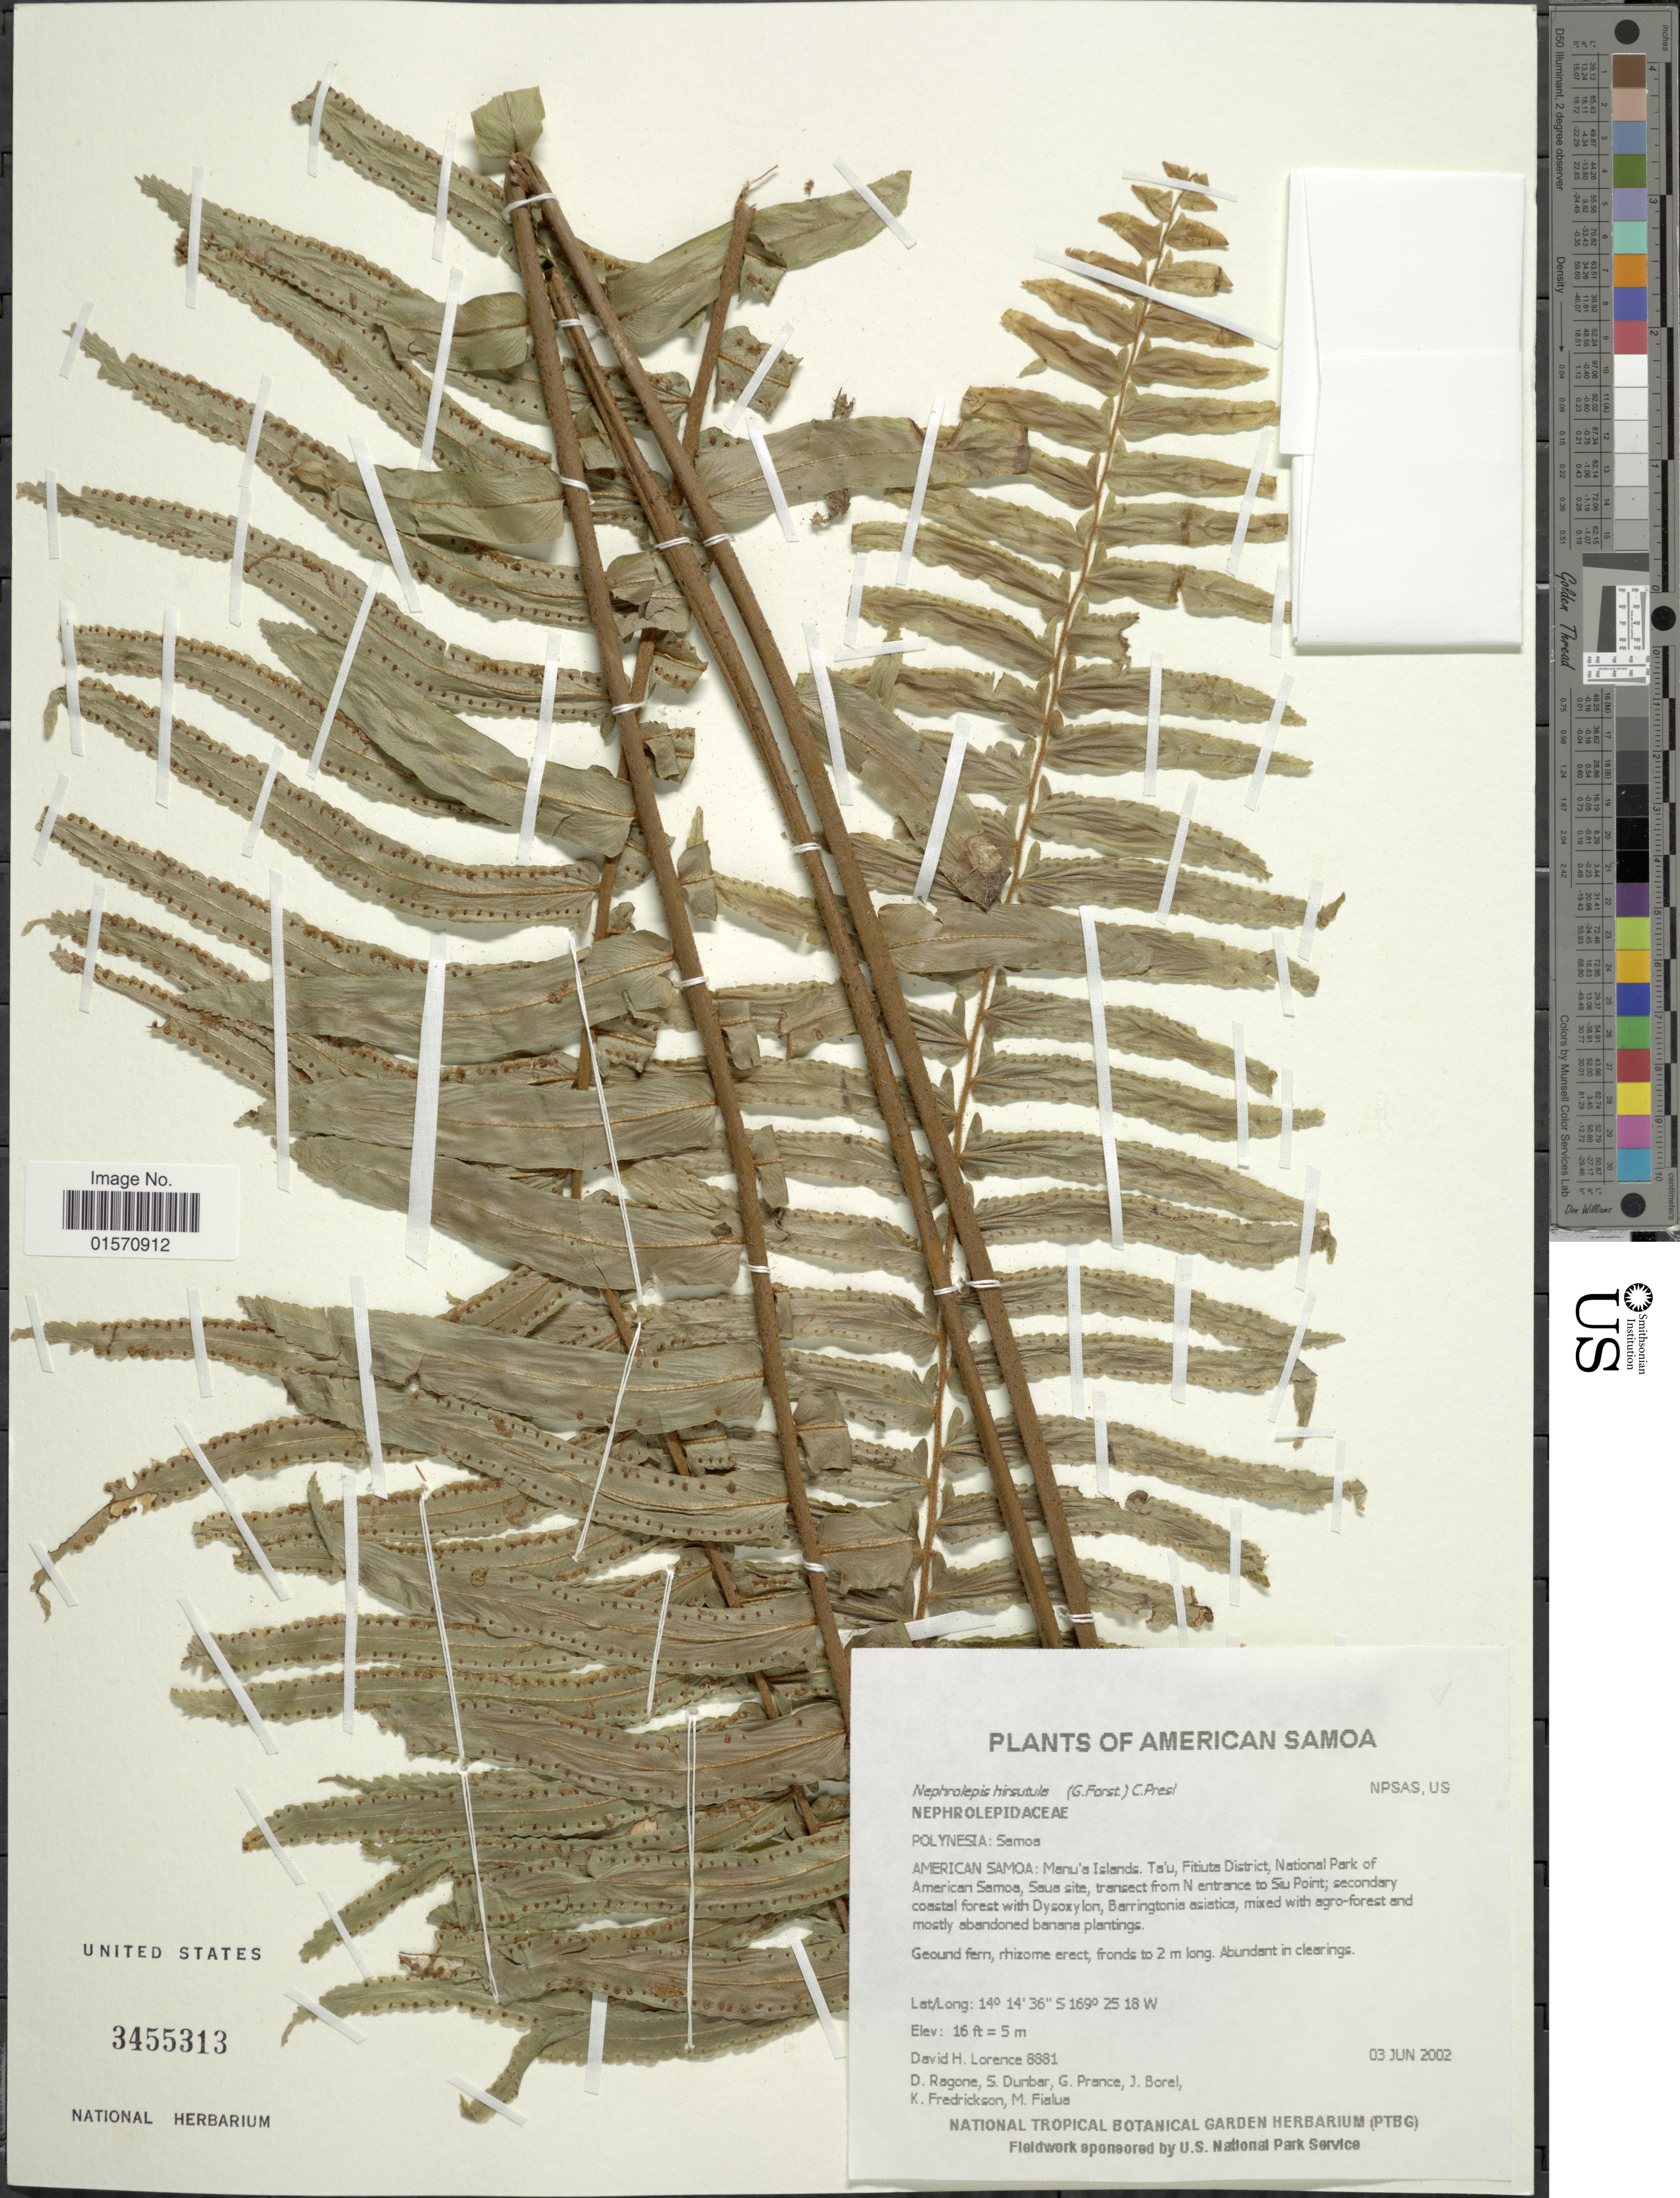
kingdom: Plantae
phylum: Tracheophyta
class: Polypodiopsida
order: Polypodiales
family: Nephrolepidaceae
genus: Nephrolepis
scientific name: Nephrolepis hirsutula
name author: (G. Forst.) C. Presl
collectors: D. Lorence, D. Ragone, S. Dunbar, G. T. Prance & et al.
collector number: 8881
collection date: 2002-06-03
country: American Samoa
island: Tau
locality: Polynesia: Samoa. Manu'a Islands, Ta'u, Fitiuta District, National Park of American Samoa, Saus site, transect from N entrance to Siu Point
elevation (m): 5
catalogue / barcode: US 3455313